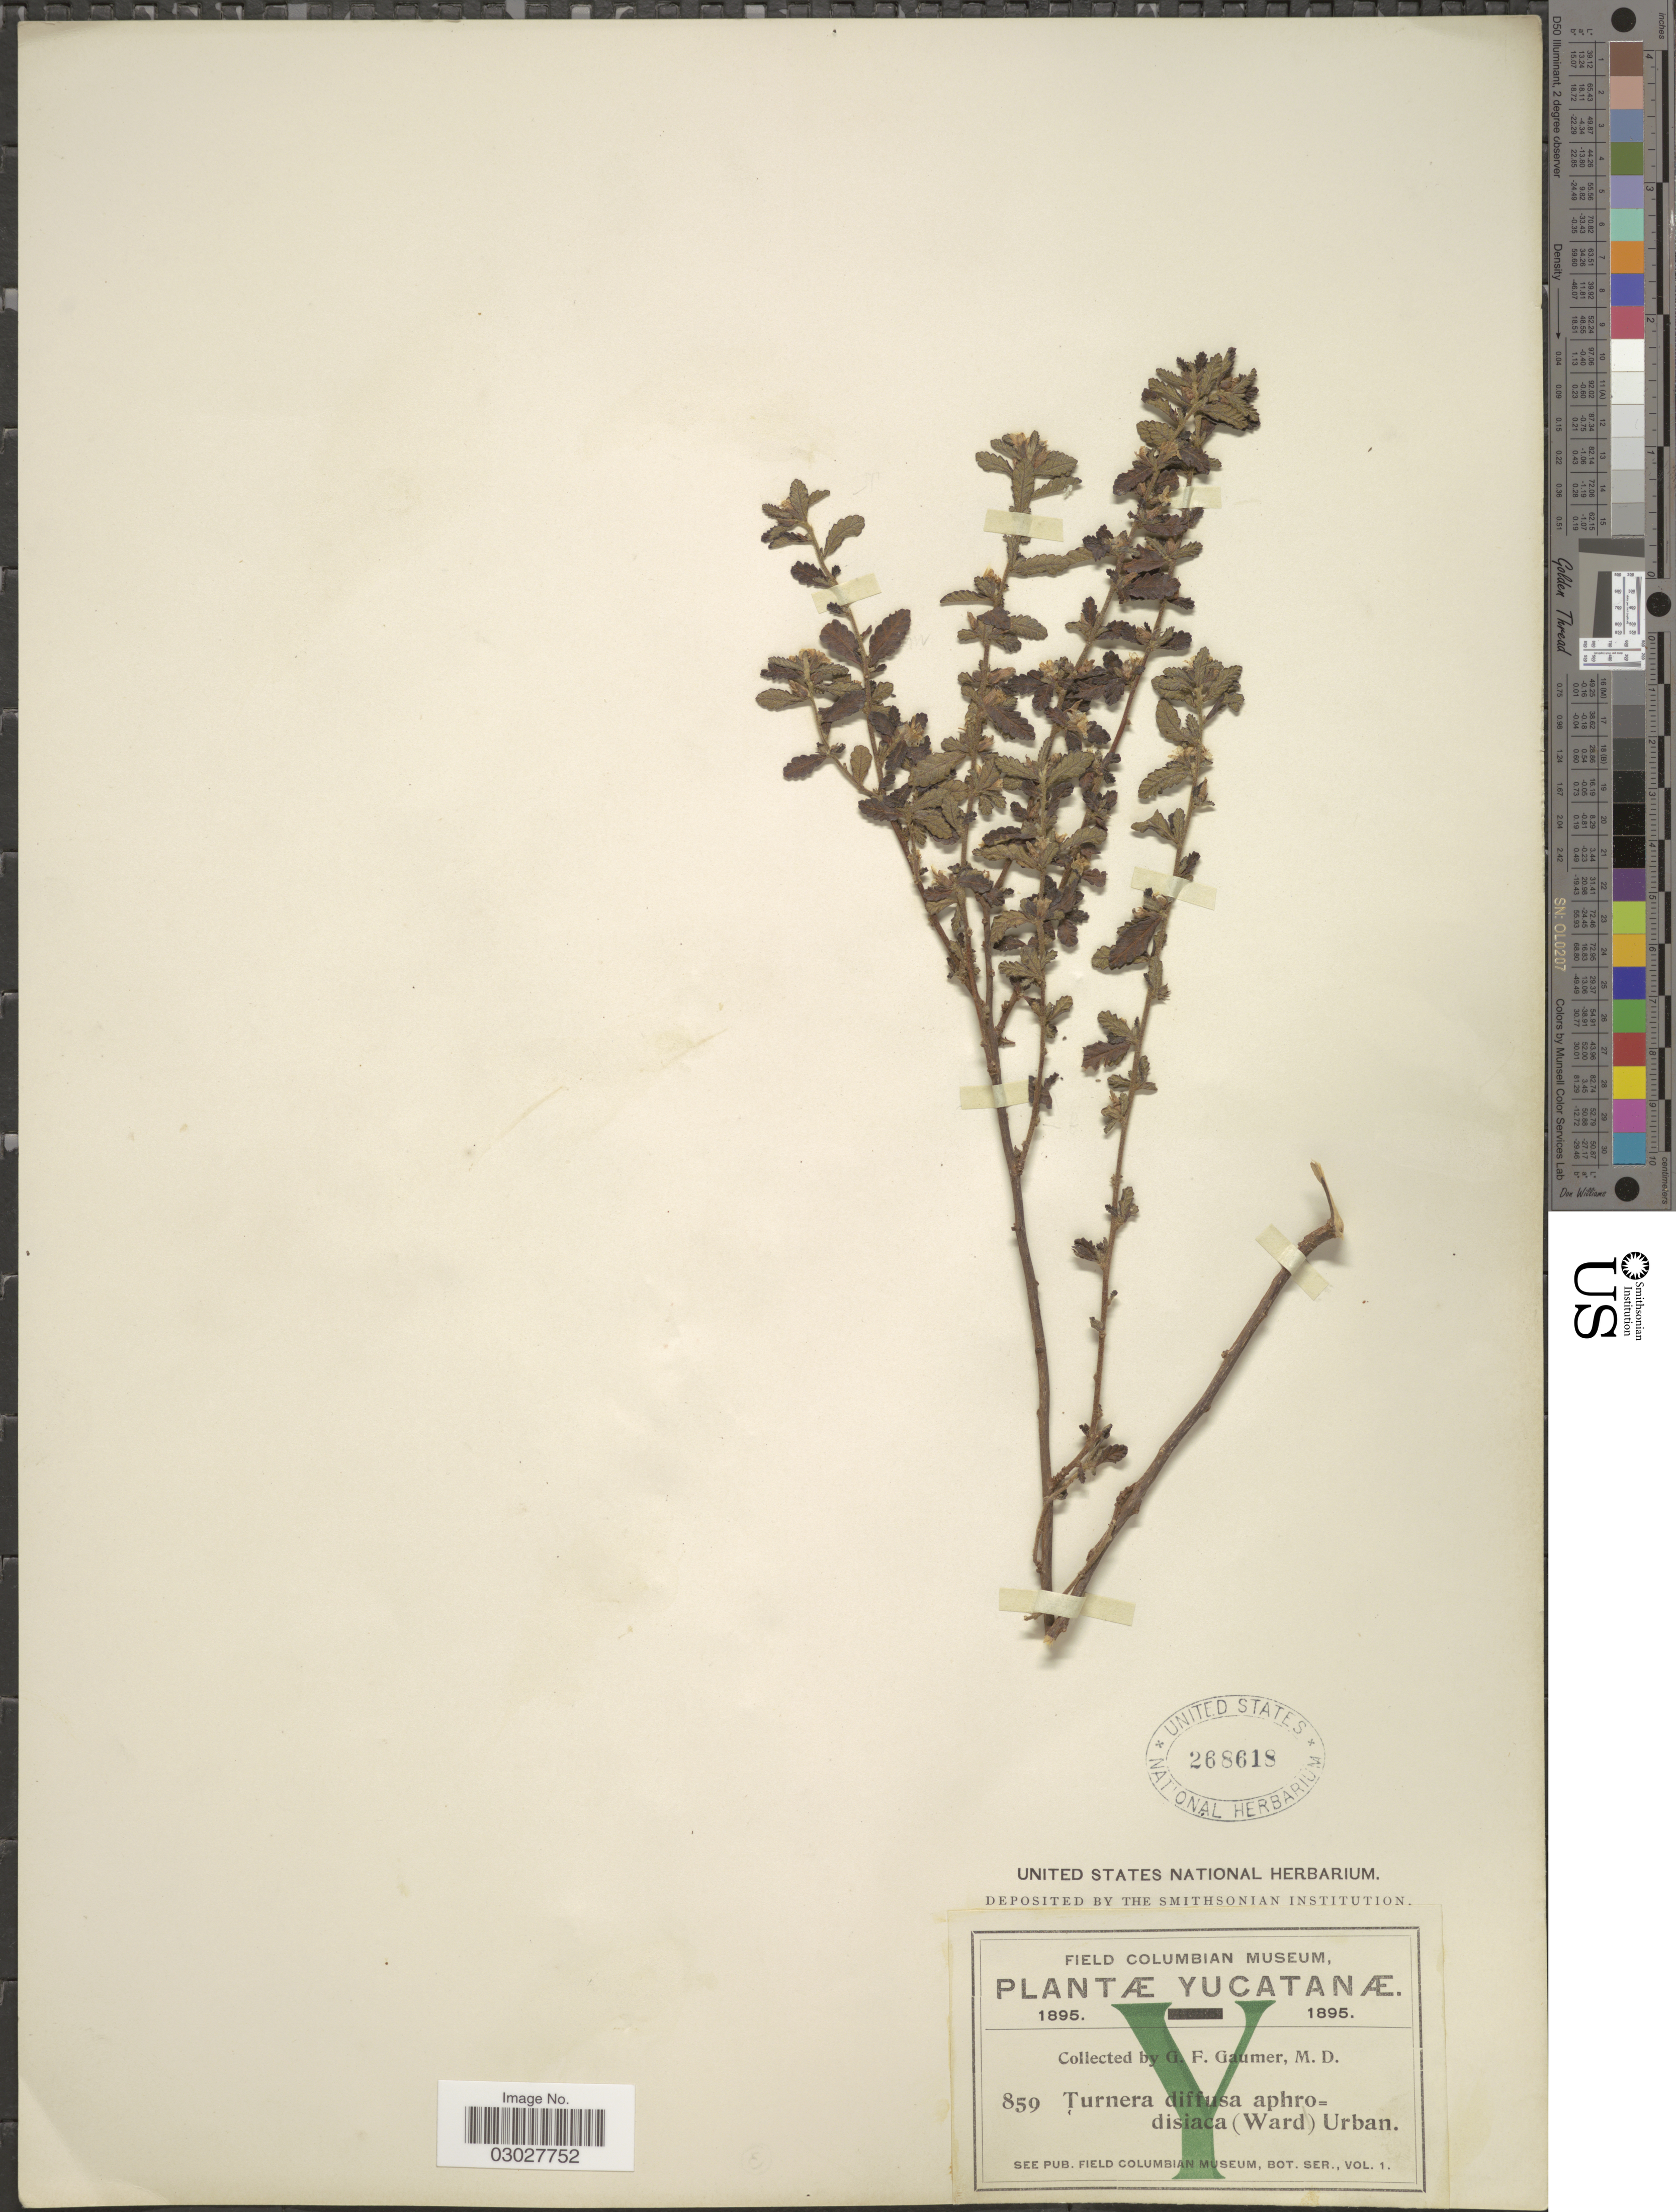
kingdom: Plantae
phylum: Tracheophyta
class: Magnoliopsida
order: Malpighiales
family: Turneraceae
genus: Turnera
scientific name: Turnera diffusa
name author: Willd. ex Schult.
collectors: G. F. Gaumer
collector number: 859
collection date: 1895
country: Mexico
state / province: Yucatán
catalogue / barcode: US 268618